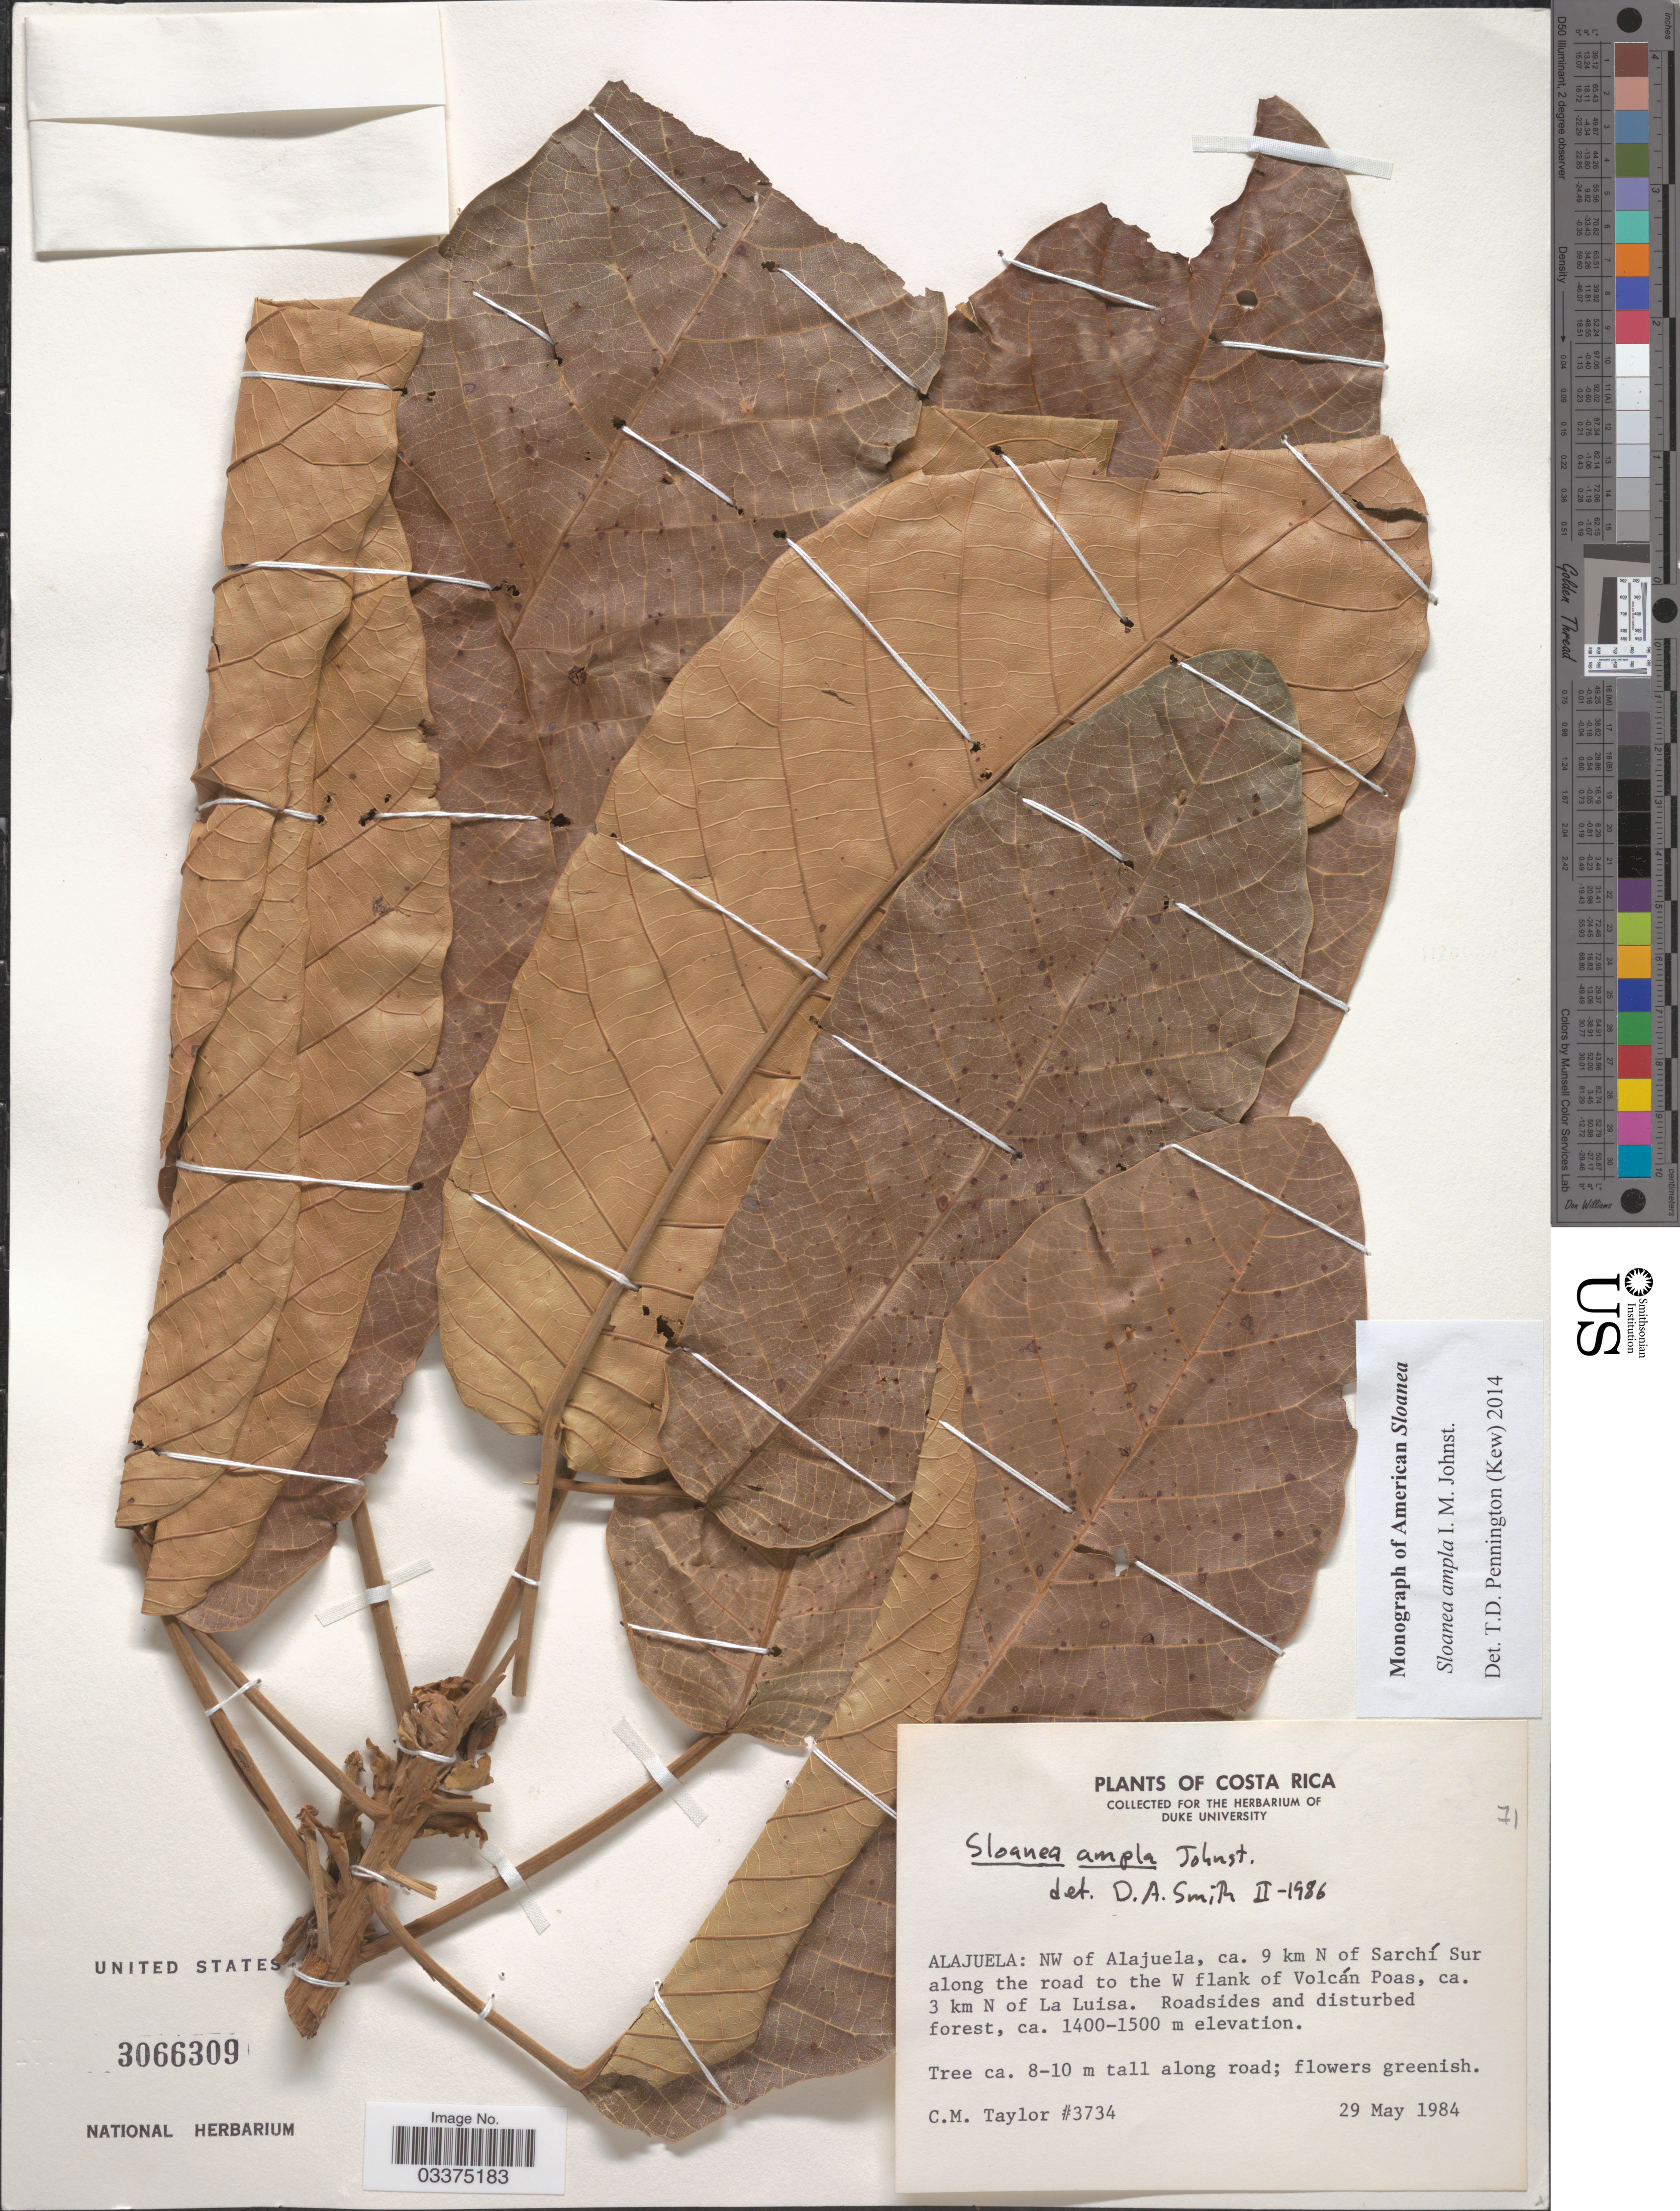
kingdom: Plantae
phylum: Tracheophyta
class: Magnoliopsida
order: Oxalidales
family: Elaeocarpaceae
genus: Sloanea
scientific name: Sloanea ampla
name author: I.M. Johnst.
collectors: C. M. Taylor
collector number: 3734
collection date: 1984-05-29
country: Costa Rica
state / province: Alajuela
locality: NW of Alajuela, ca. 9 km N of Sarchí Sur along the road to the W flank of Volcán Poas, ca. 3 km N of La Luisa.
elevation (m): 1400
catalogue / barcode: US 3066309